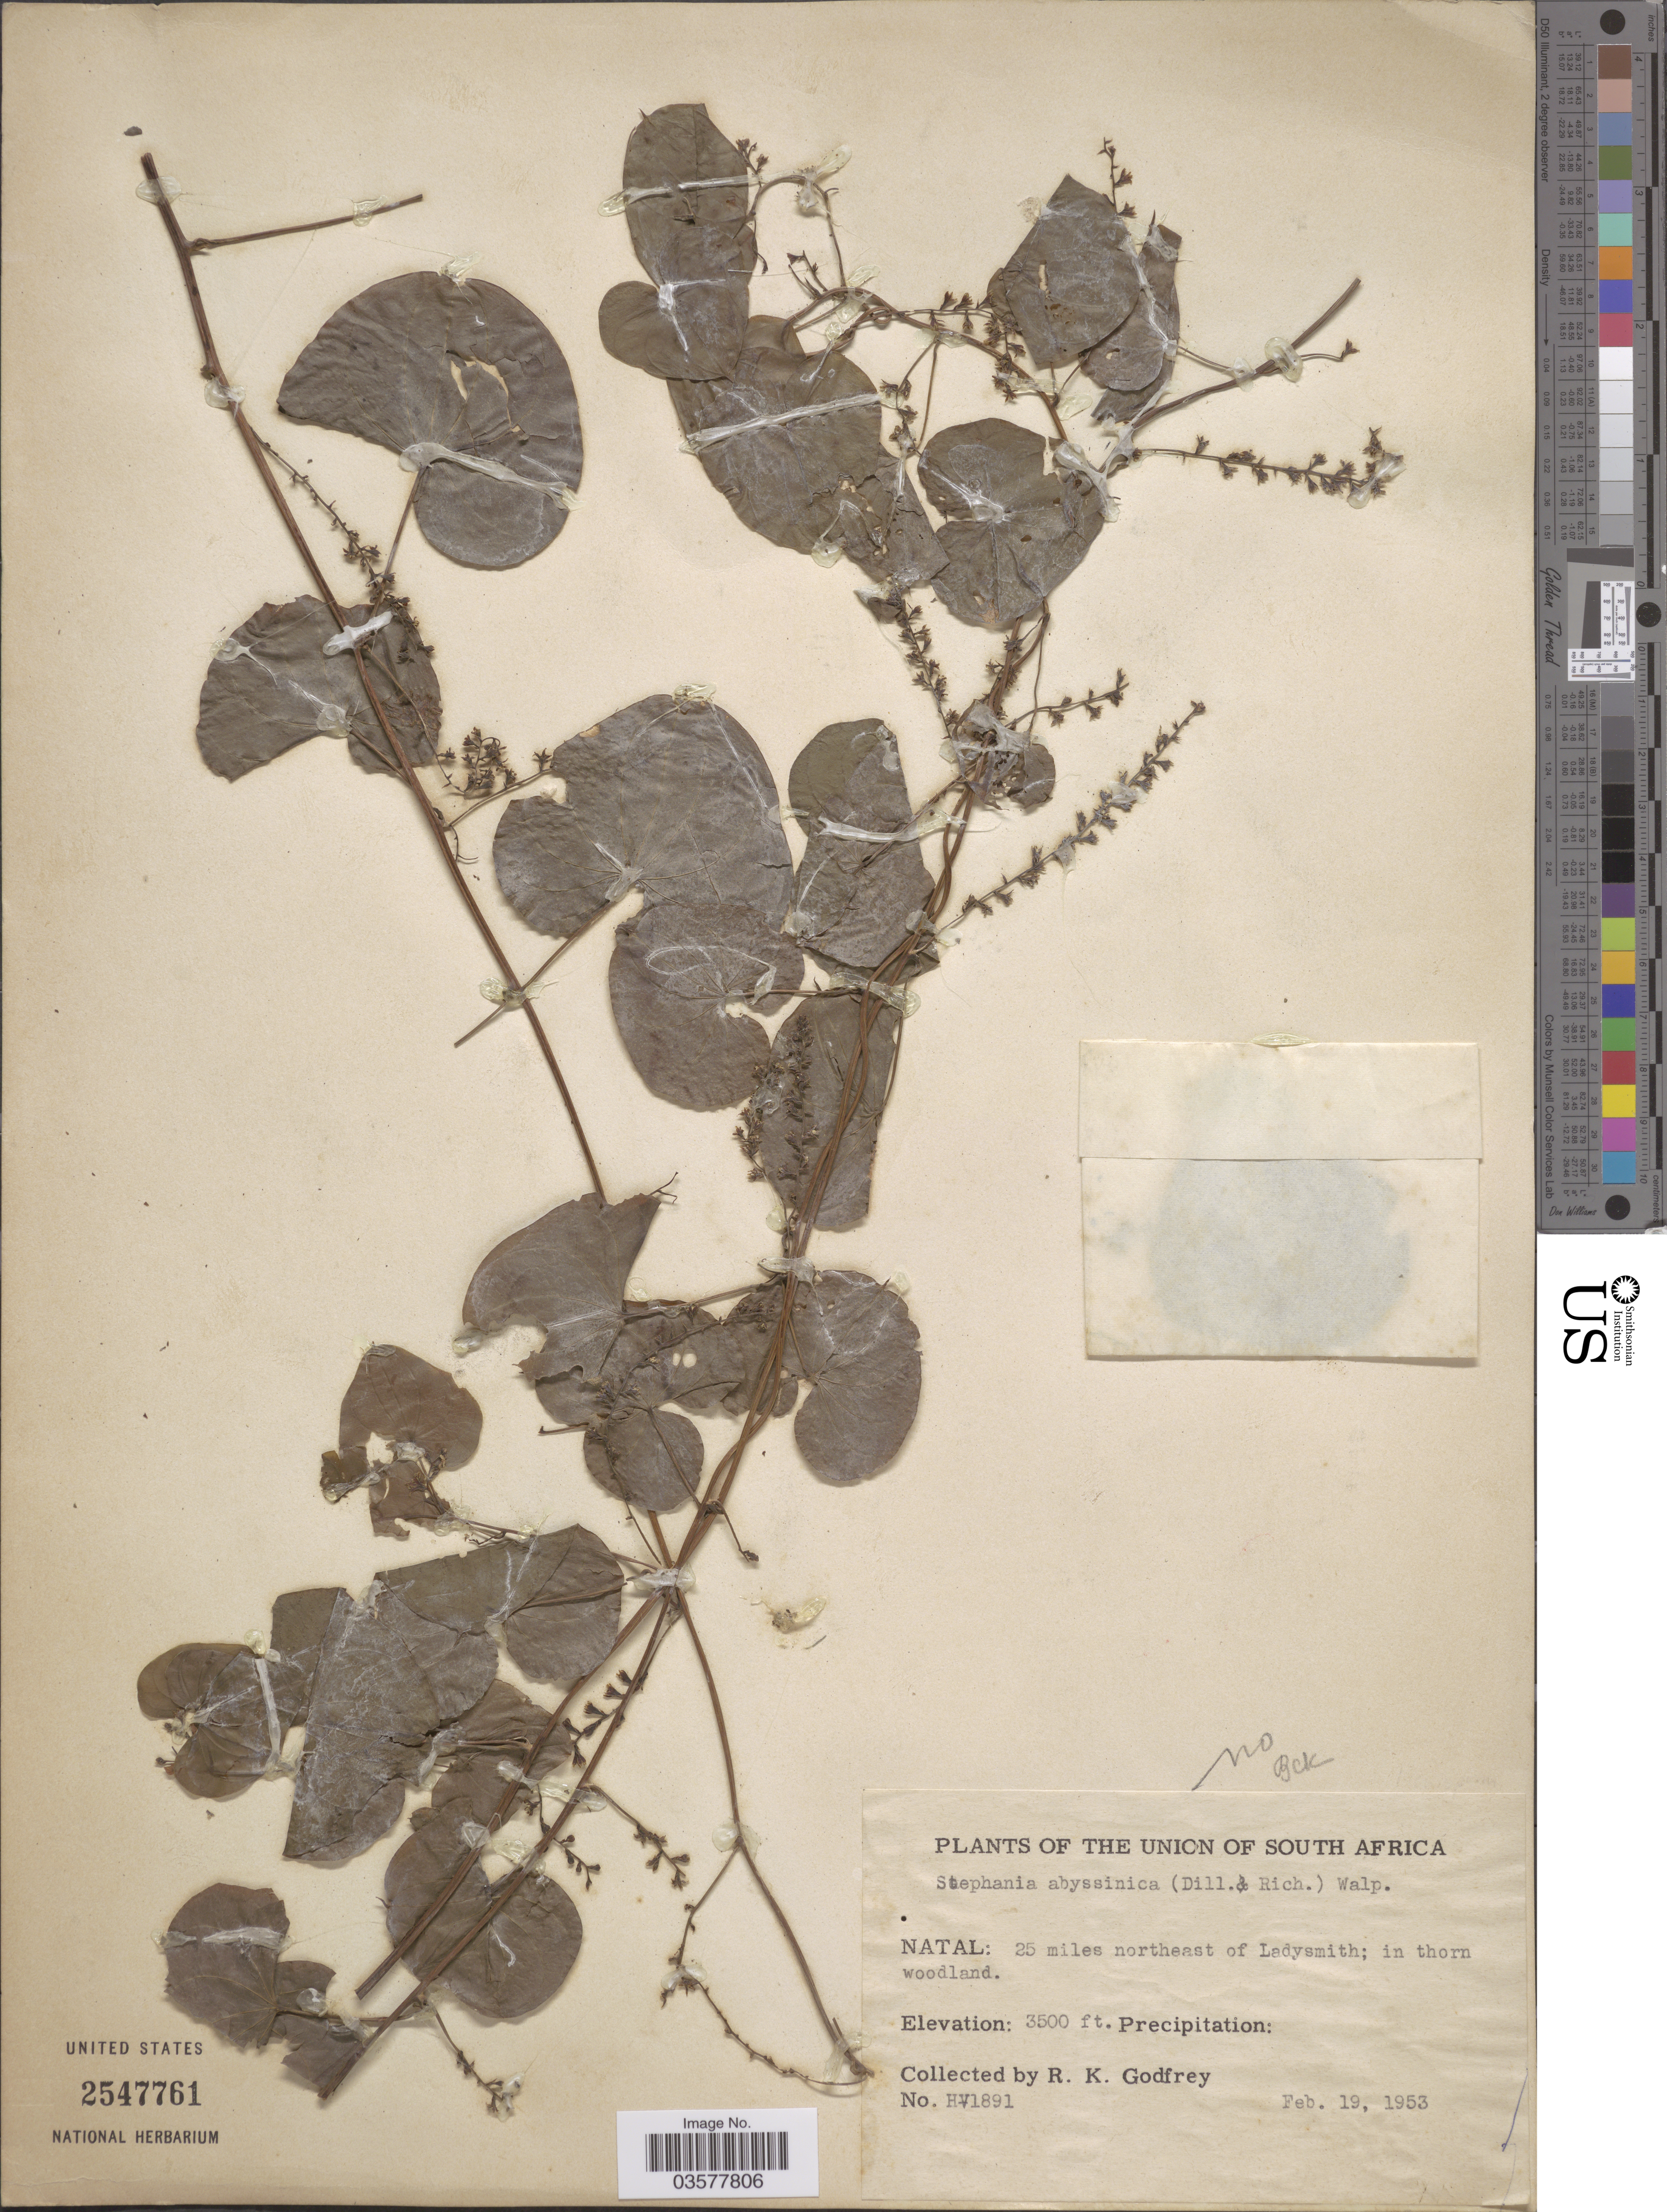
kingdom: Plantae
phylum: Tracheophyta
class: Magnoliopsida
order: Ranunculales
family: Menispermaceae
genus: Stephania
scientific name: Stephania abyssinica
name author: (Quart.-Dill. & A. Rich.) Walp.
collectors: R. K. Godfrey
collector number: HV-1891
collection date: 1953-02-19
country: South Africa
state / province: KwaZulu-Natal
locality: The Union of South Africa. Natal: 25 miles northeast of Ladysmith.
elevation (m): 1067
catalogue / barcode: US 2547761